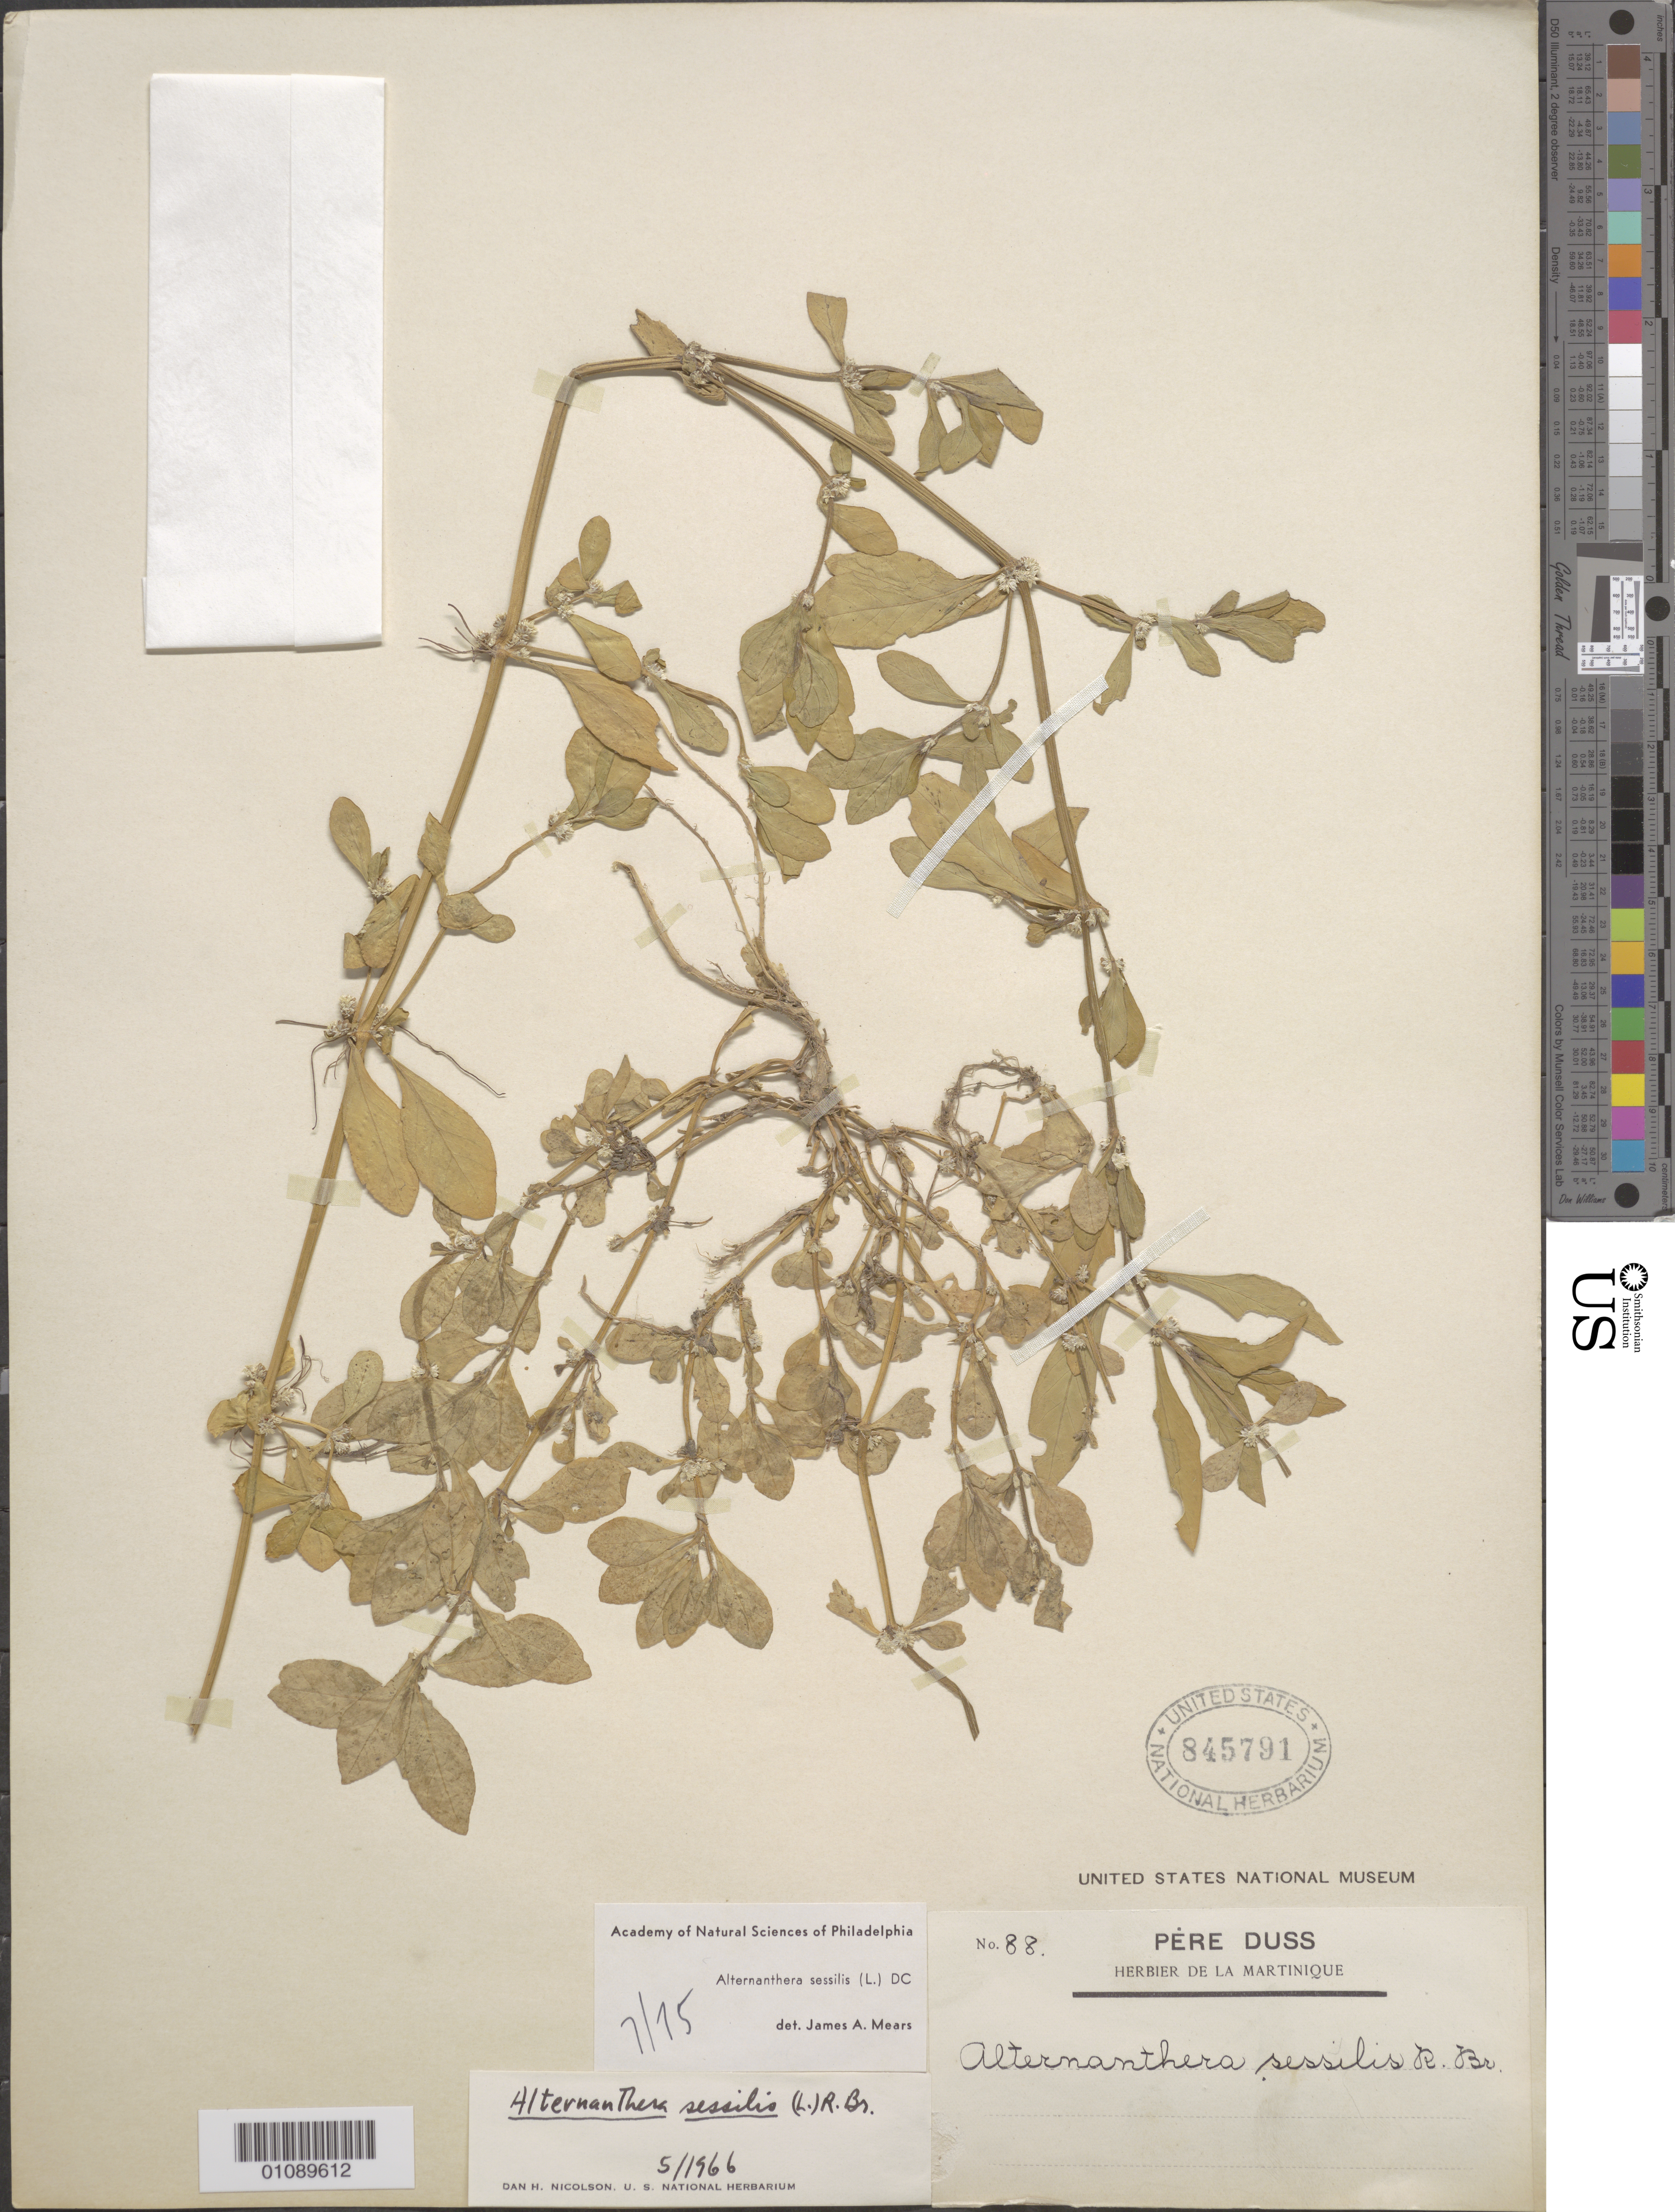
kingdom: Plantae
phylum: Tracheophyta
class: Magnoliopsida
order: Caryophyllales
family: Amaranthaceae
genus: Alternanthera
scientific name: Alternanthera sessilis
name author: (L.) DC.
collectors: Père Duss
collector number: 88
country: Martinique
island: Martinique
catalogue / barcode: US 845781